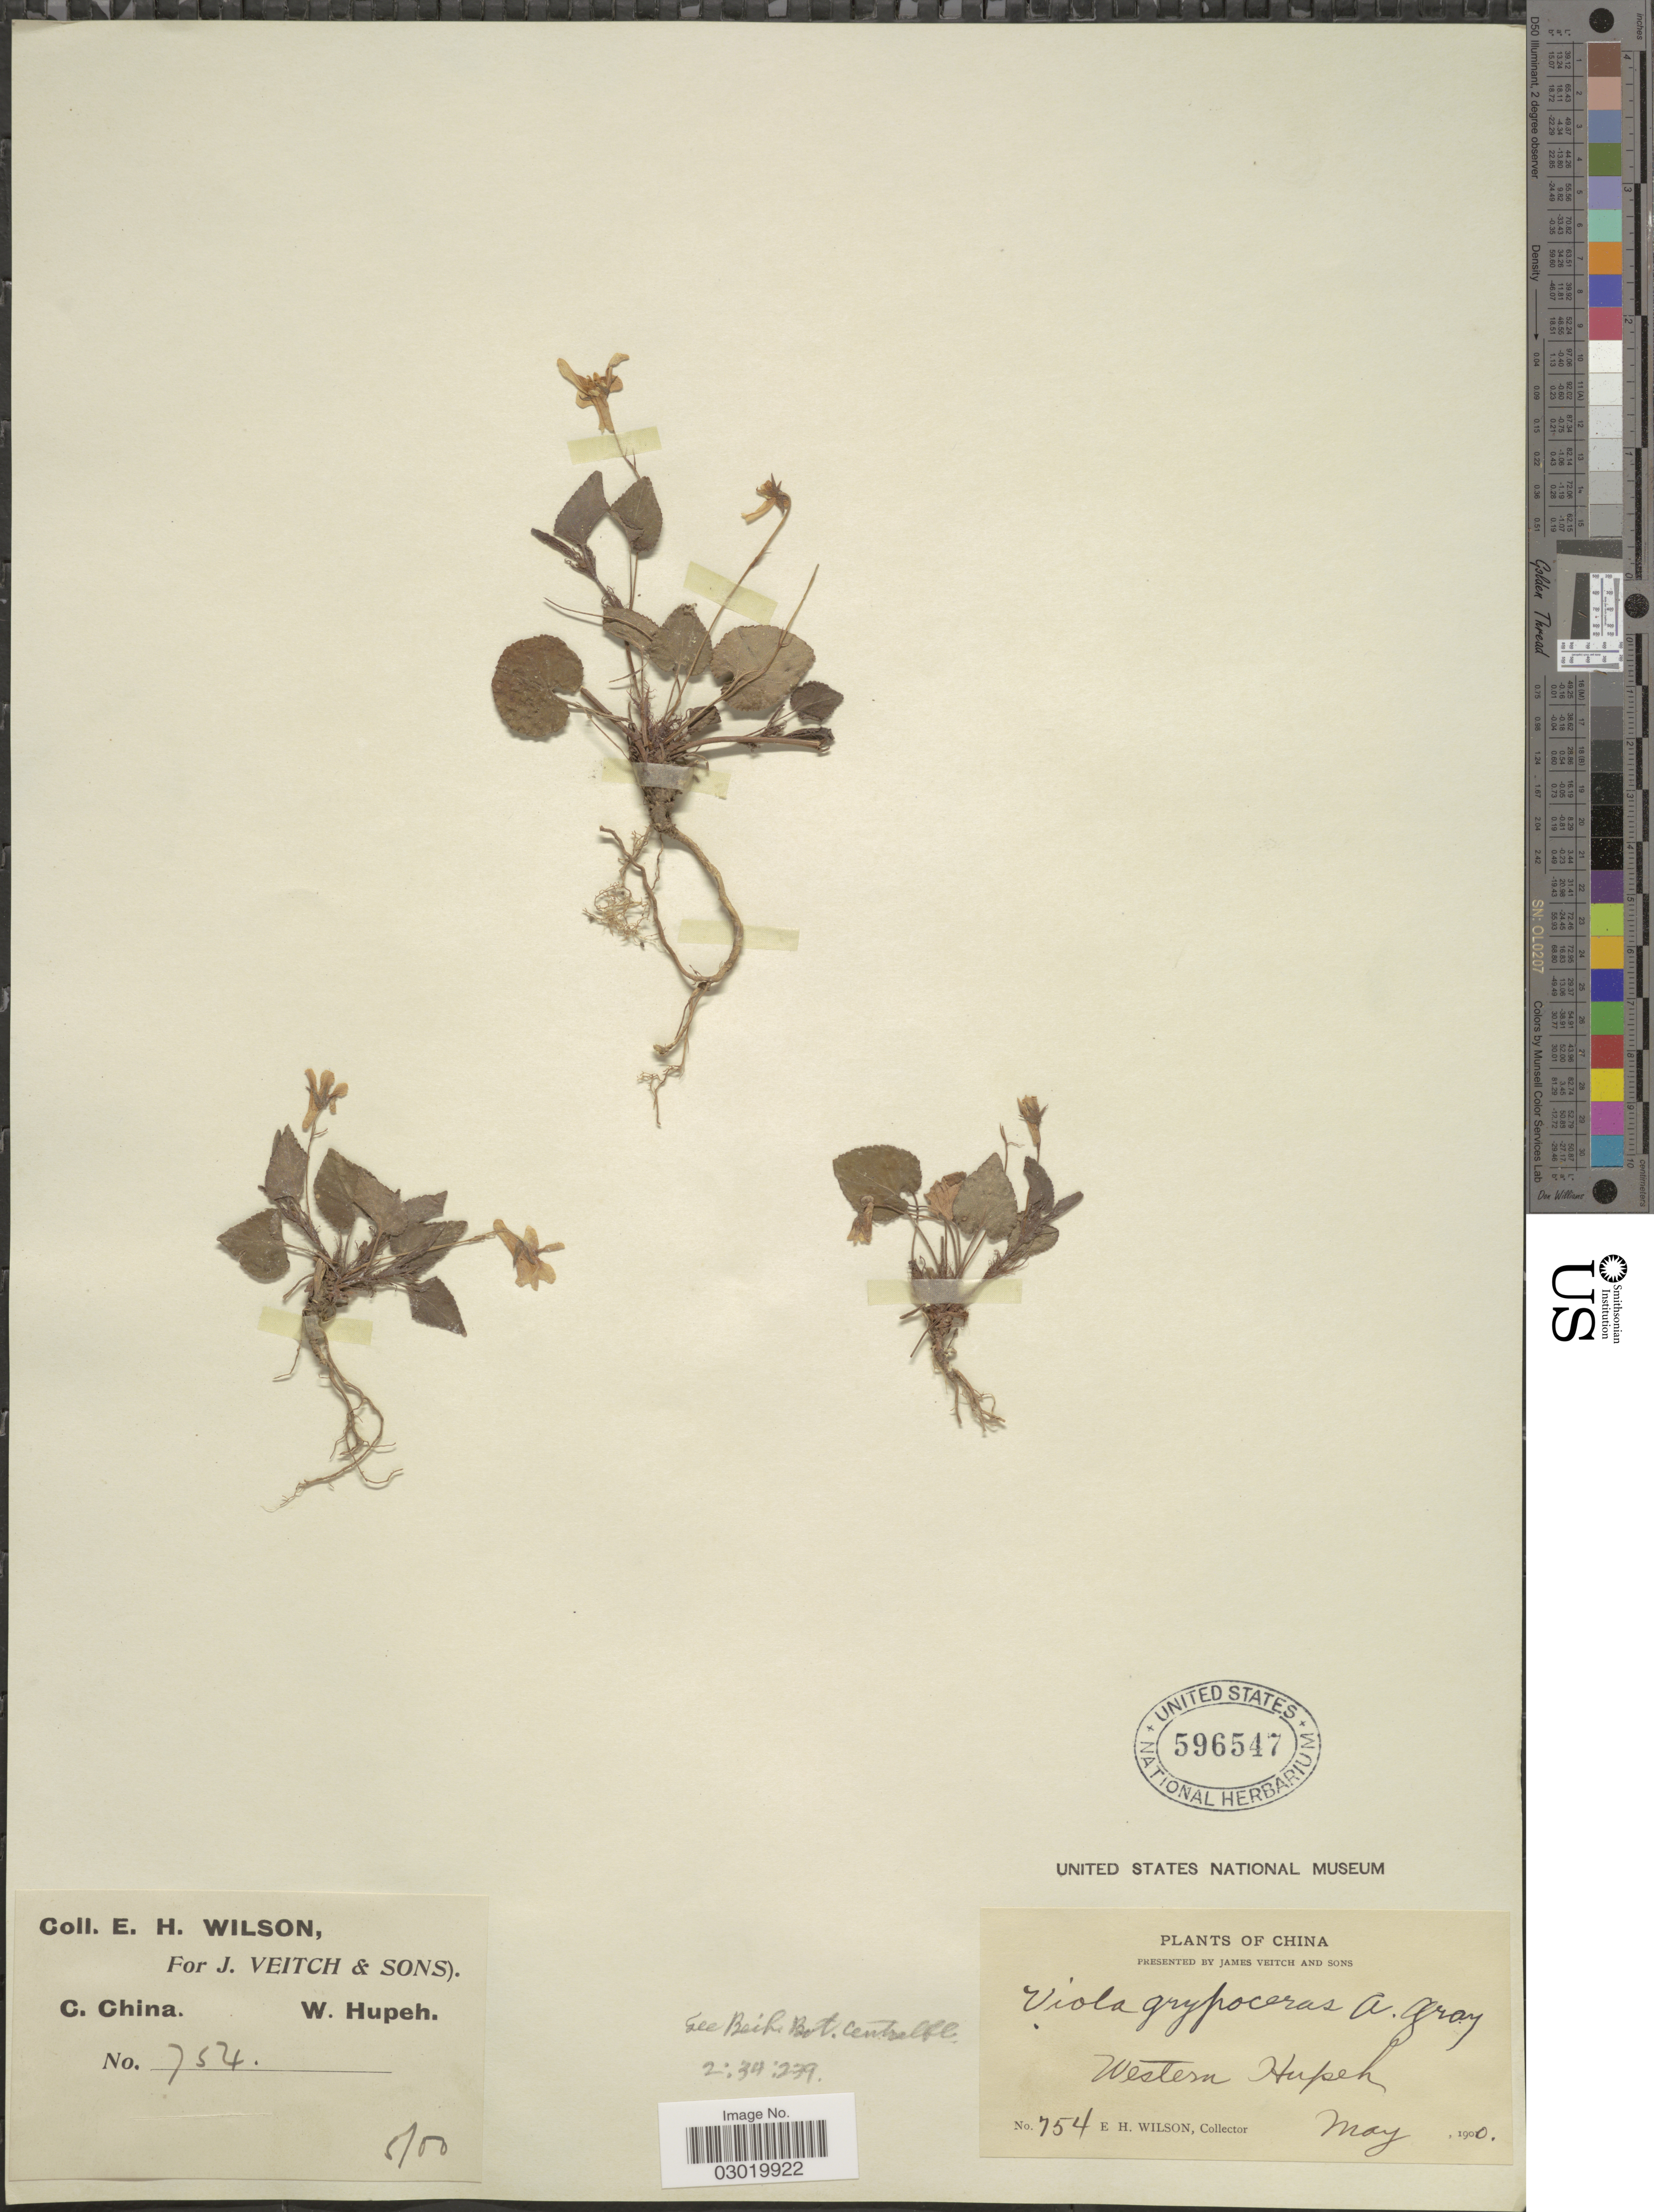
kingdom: Plantae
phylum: Tracheophyta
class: Magnoliopsida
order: Malpighiales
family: Violaceae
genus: Viola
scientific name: Viola grypoceras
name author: A. Gray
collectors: E. Wilson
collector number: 754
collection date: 1900-05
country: China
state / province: Hubei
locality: C. China. W. Hupeh. Western Hupeh.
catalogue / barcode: US 596547